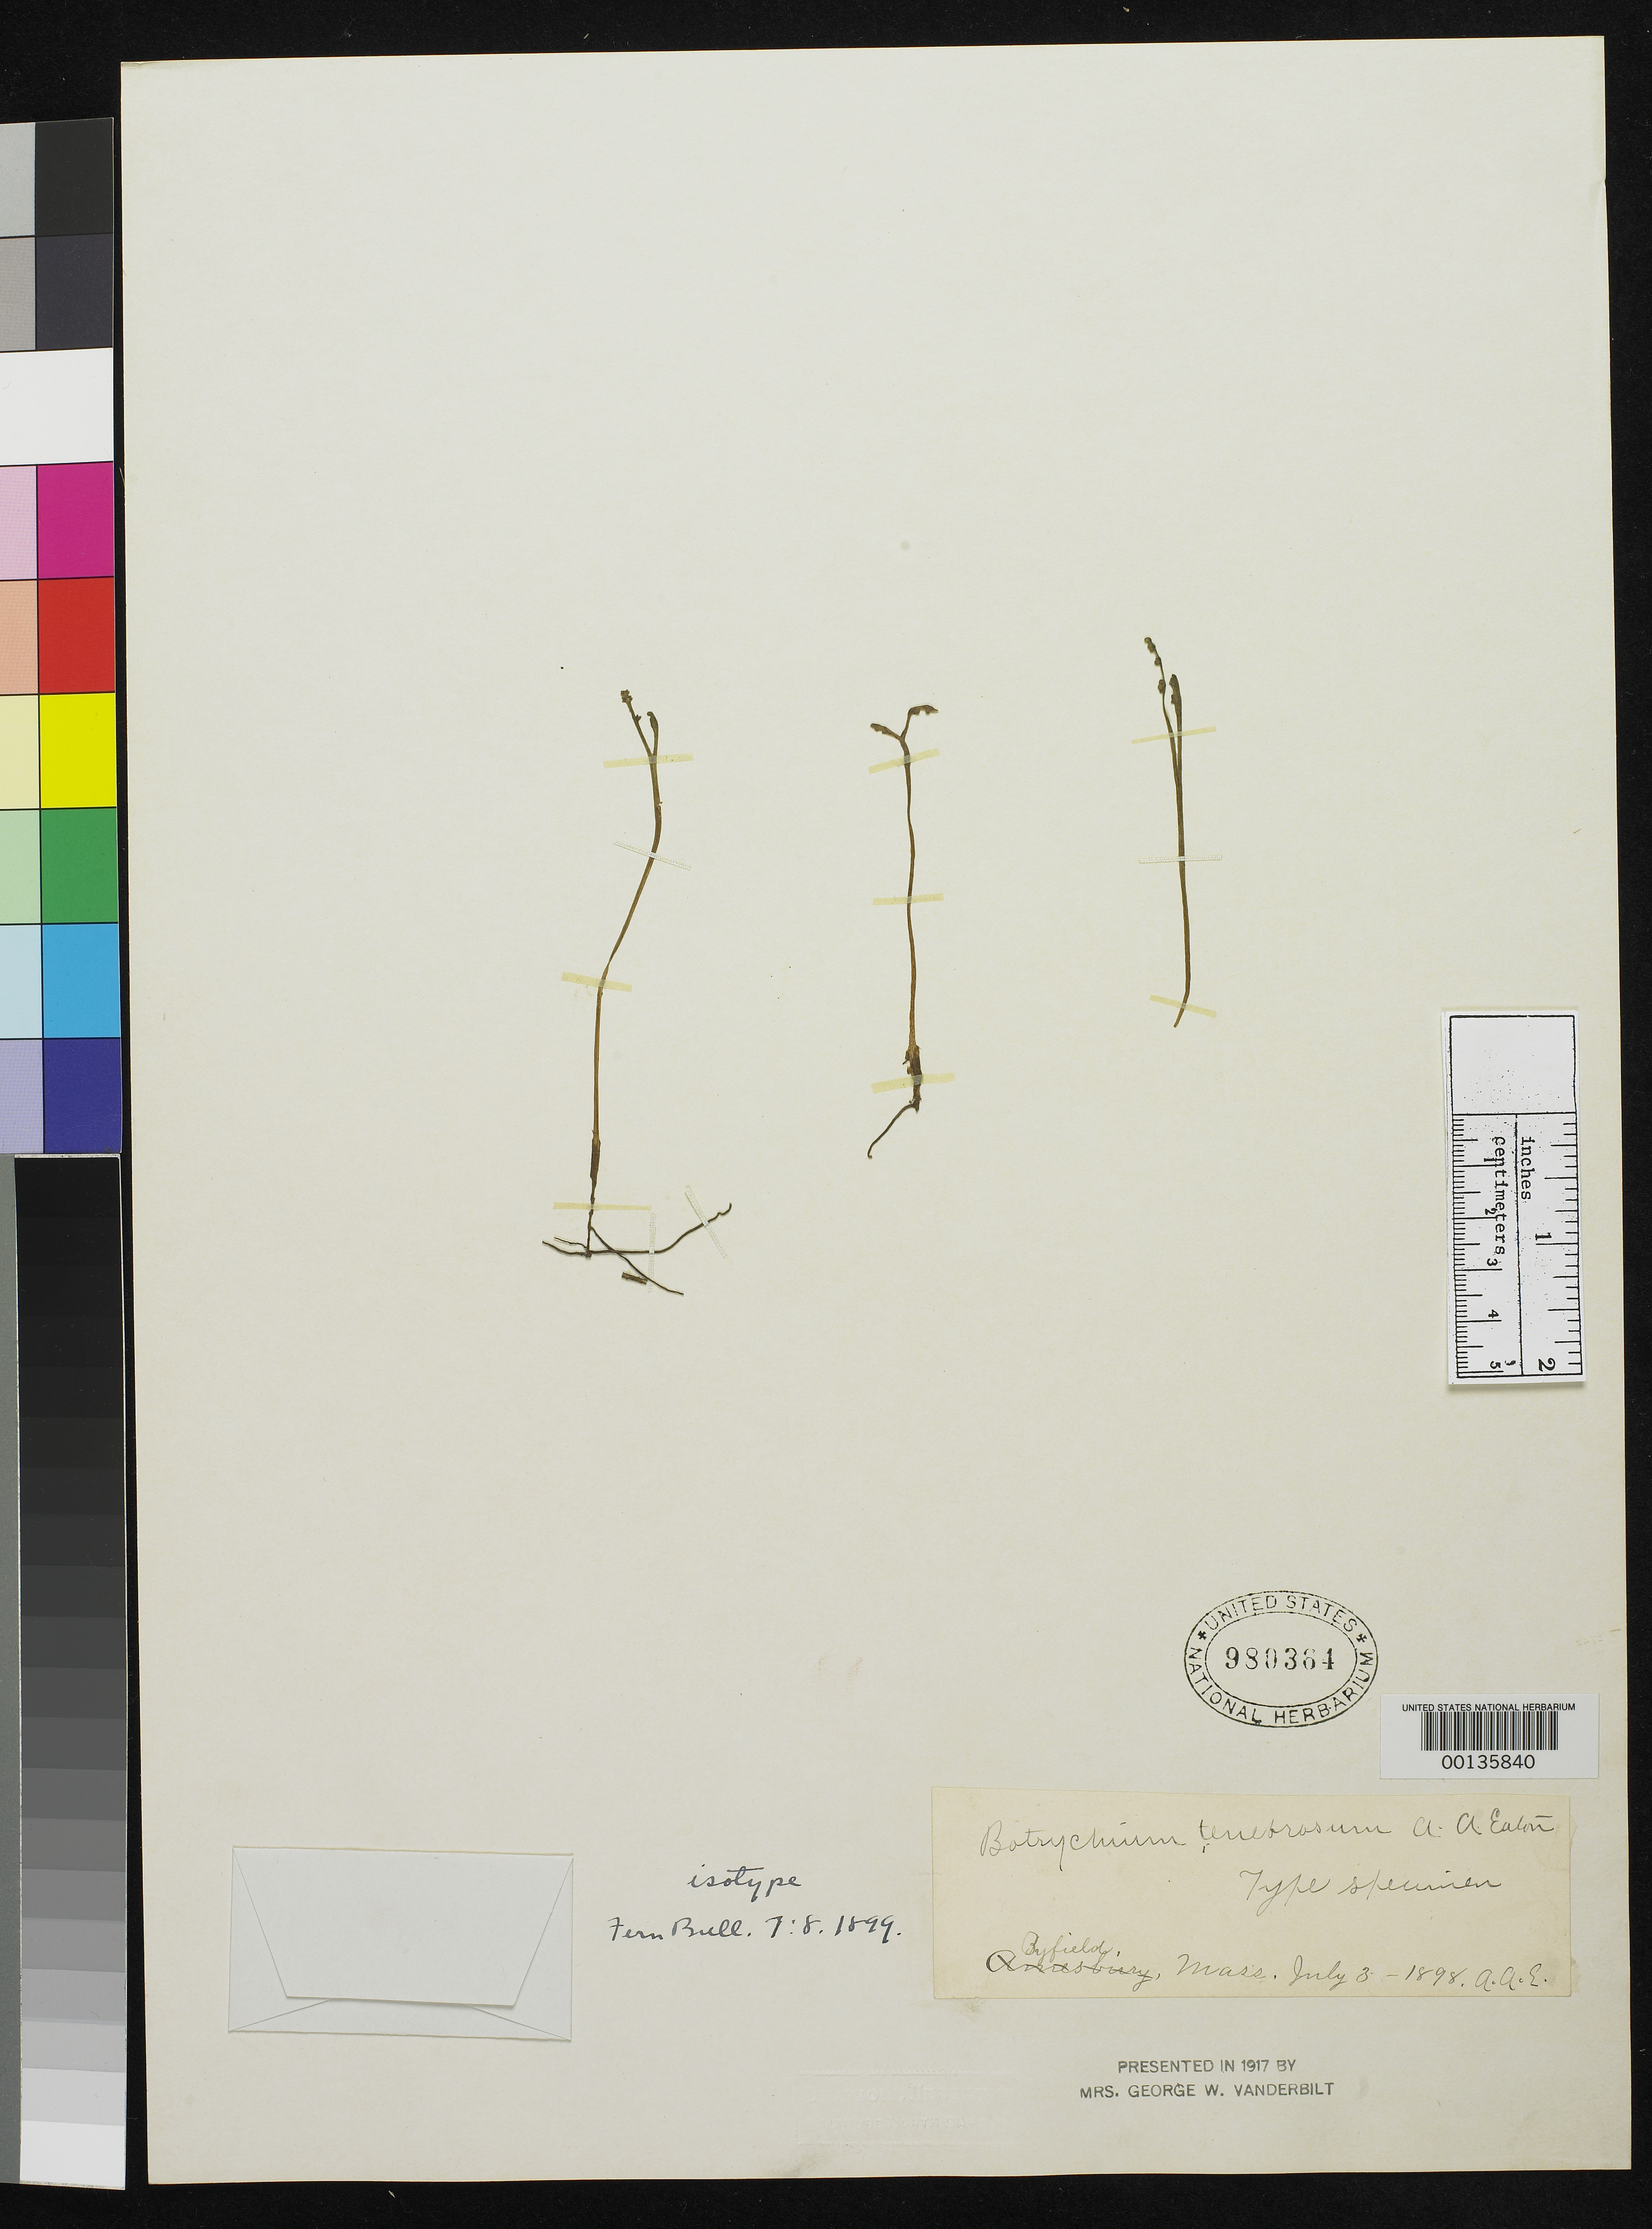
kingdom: Plantae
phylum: Tracheophyta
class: Polypodiopsida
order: Ophioglossales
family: Ophioglossaceae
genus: Botrychium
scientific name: Botrychium tenebrosum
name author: A.A. Eaton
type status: Type Collection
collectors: A. A. Eaton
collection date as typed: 03 Jul 1898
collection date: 1898-07-03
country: United States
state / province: Massachusetts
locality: Byfield.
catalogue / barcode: US 980364